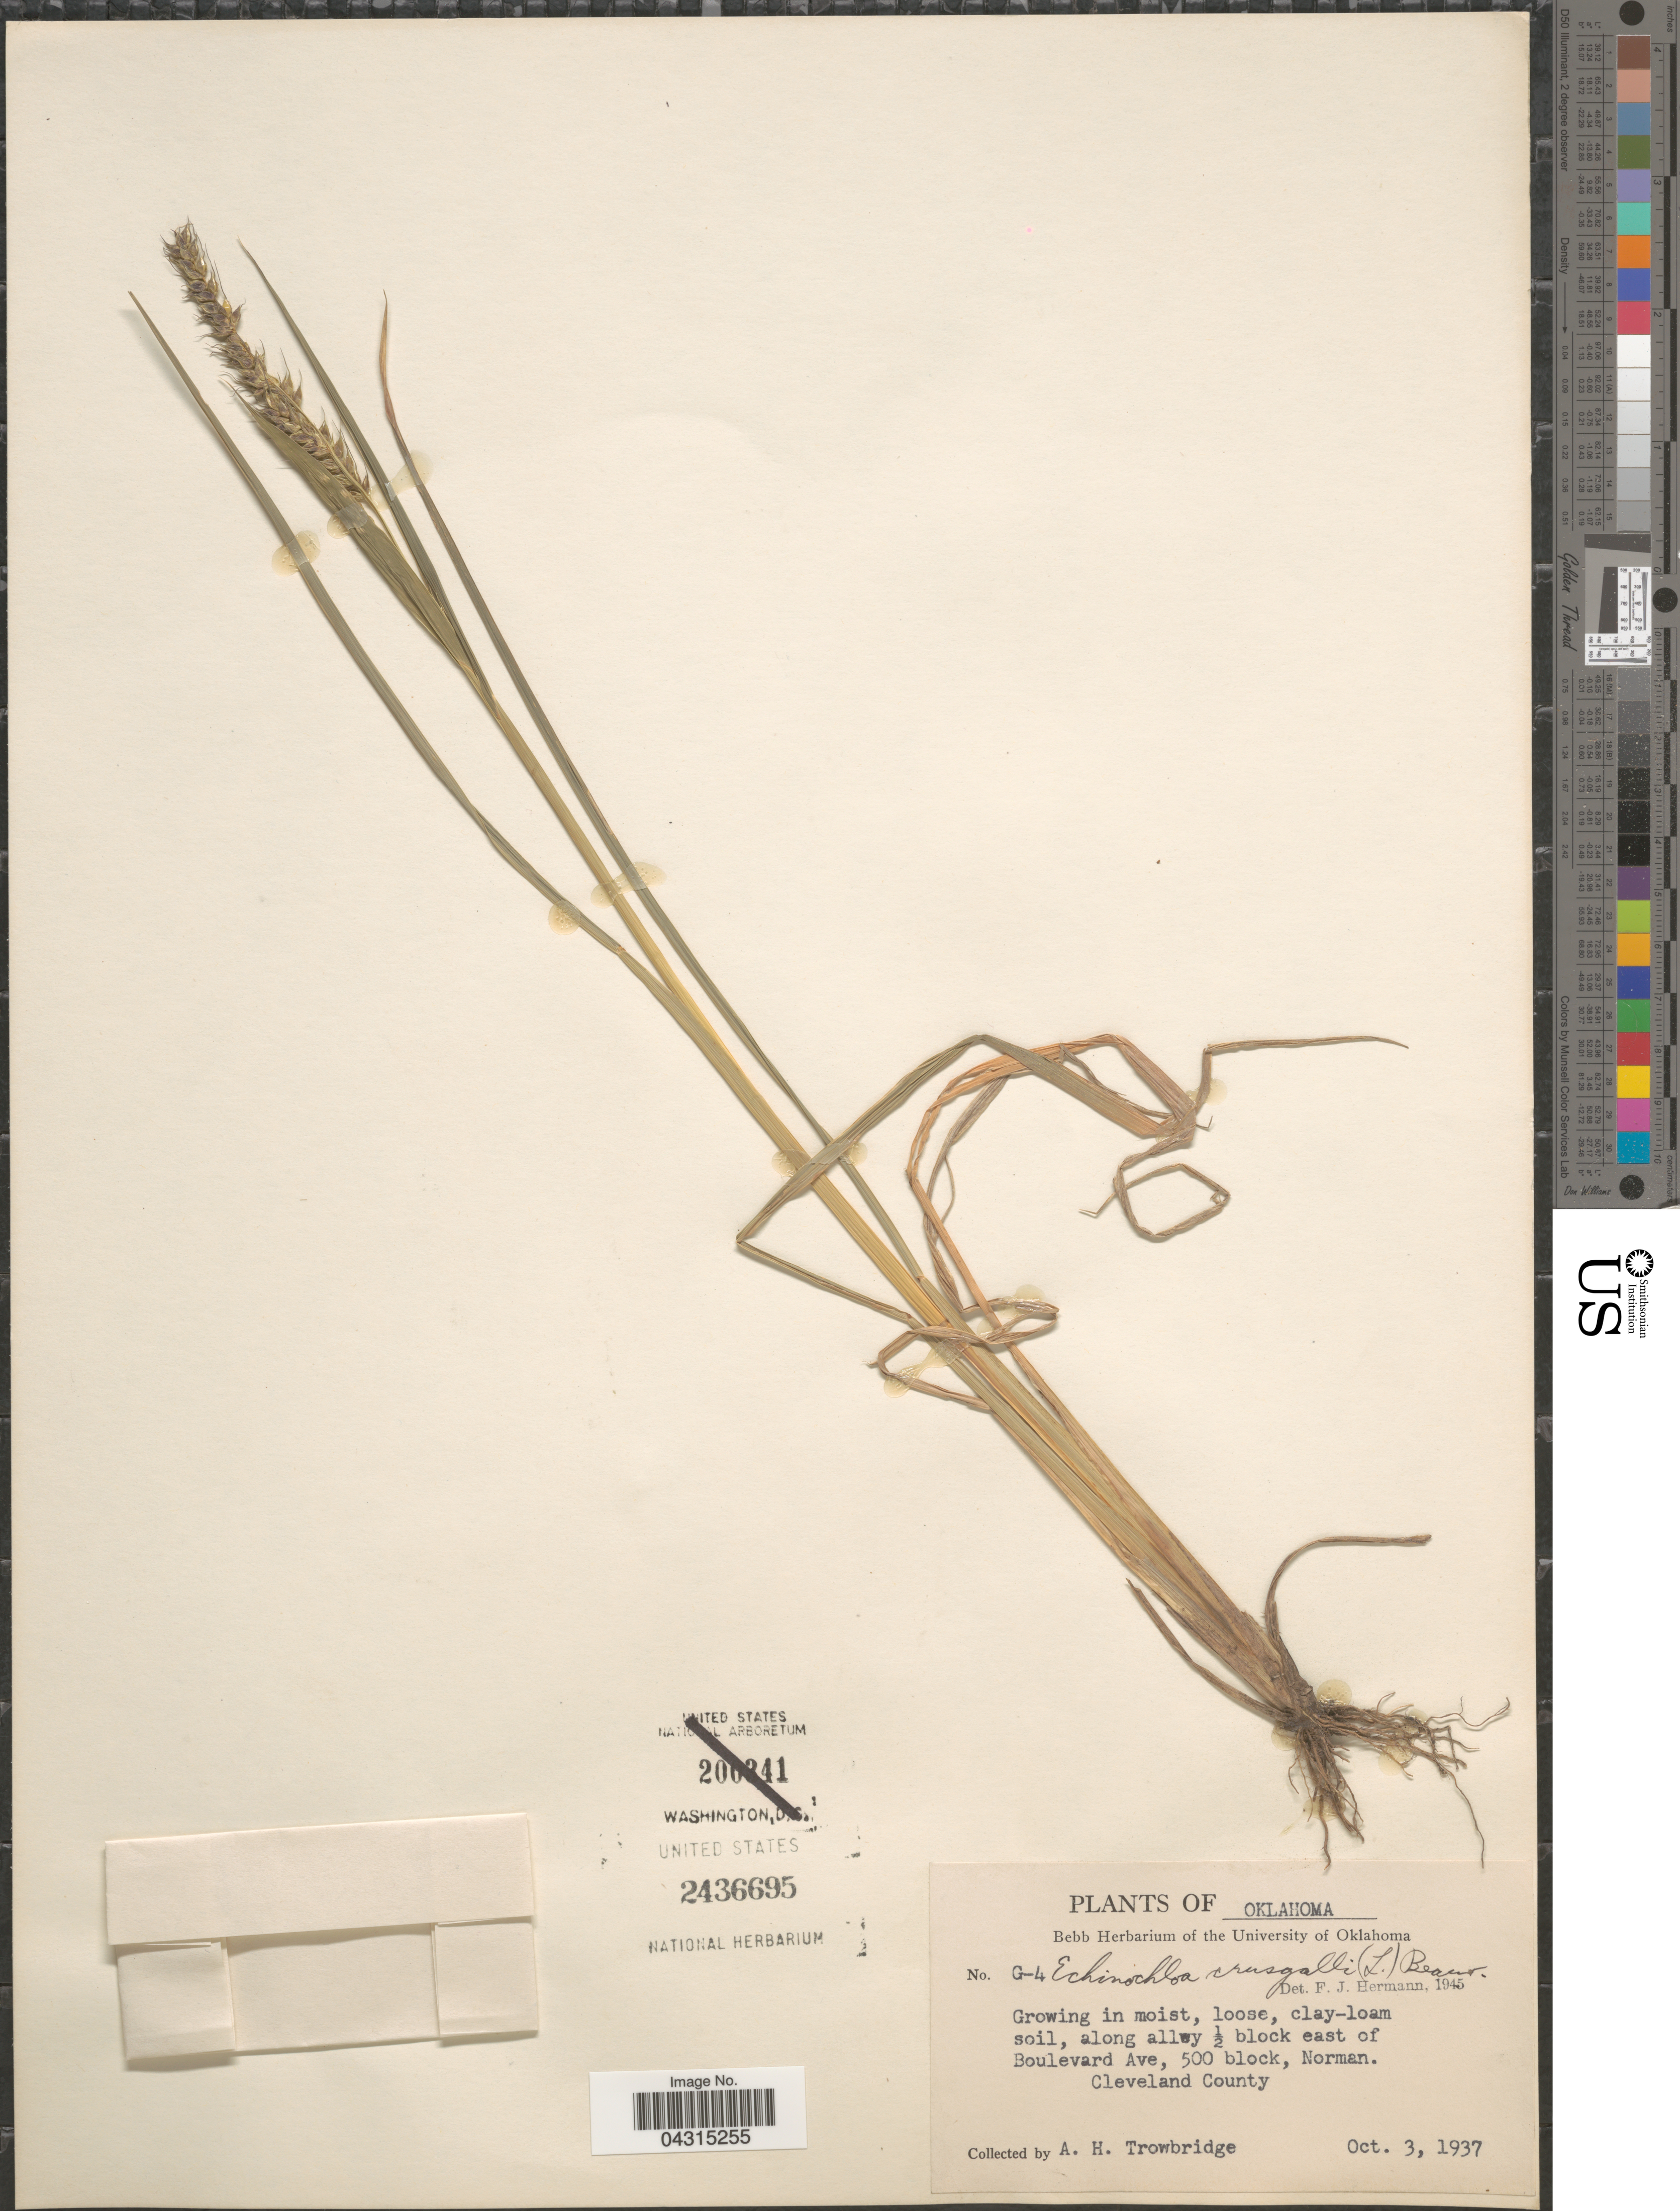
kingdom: Plantae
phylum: Tracheophyta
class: Liliopsida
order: Poales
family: Poaceae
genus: Echinochloa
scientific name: Echinochloa crus-galli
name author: (L.) P. Beauv.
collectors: A. H. Trowbridge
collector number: G-4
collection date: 1937-10-03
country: United States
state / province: Oklahoma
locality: Along alley ½ block east of Boulevard Ave, 500 block, Norman. Cleveland County.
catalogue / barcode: US 2436695